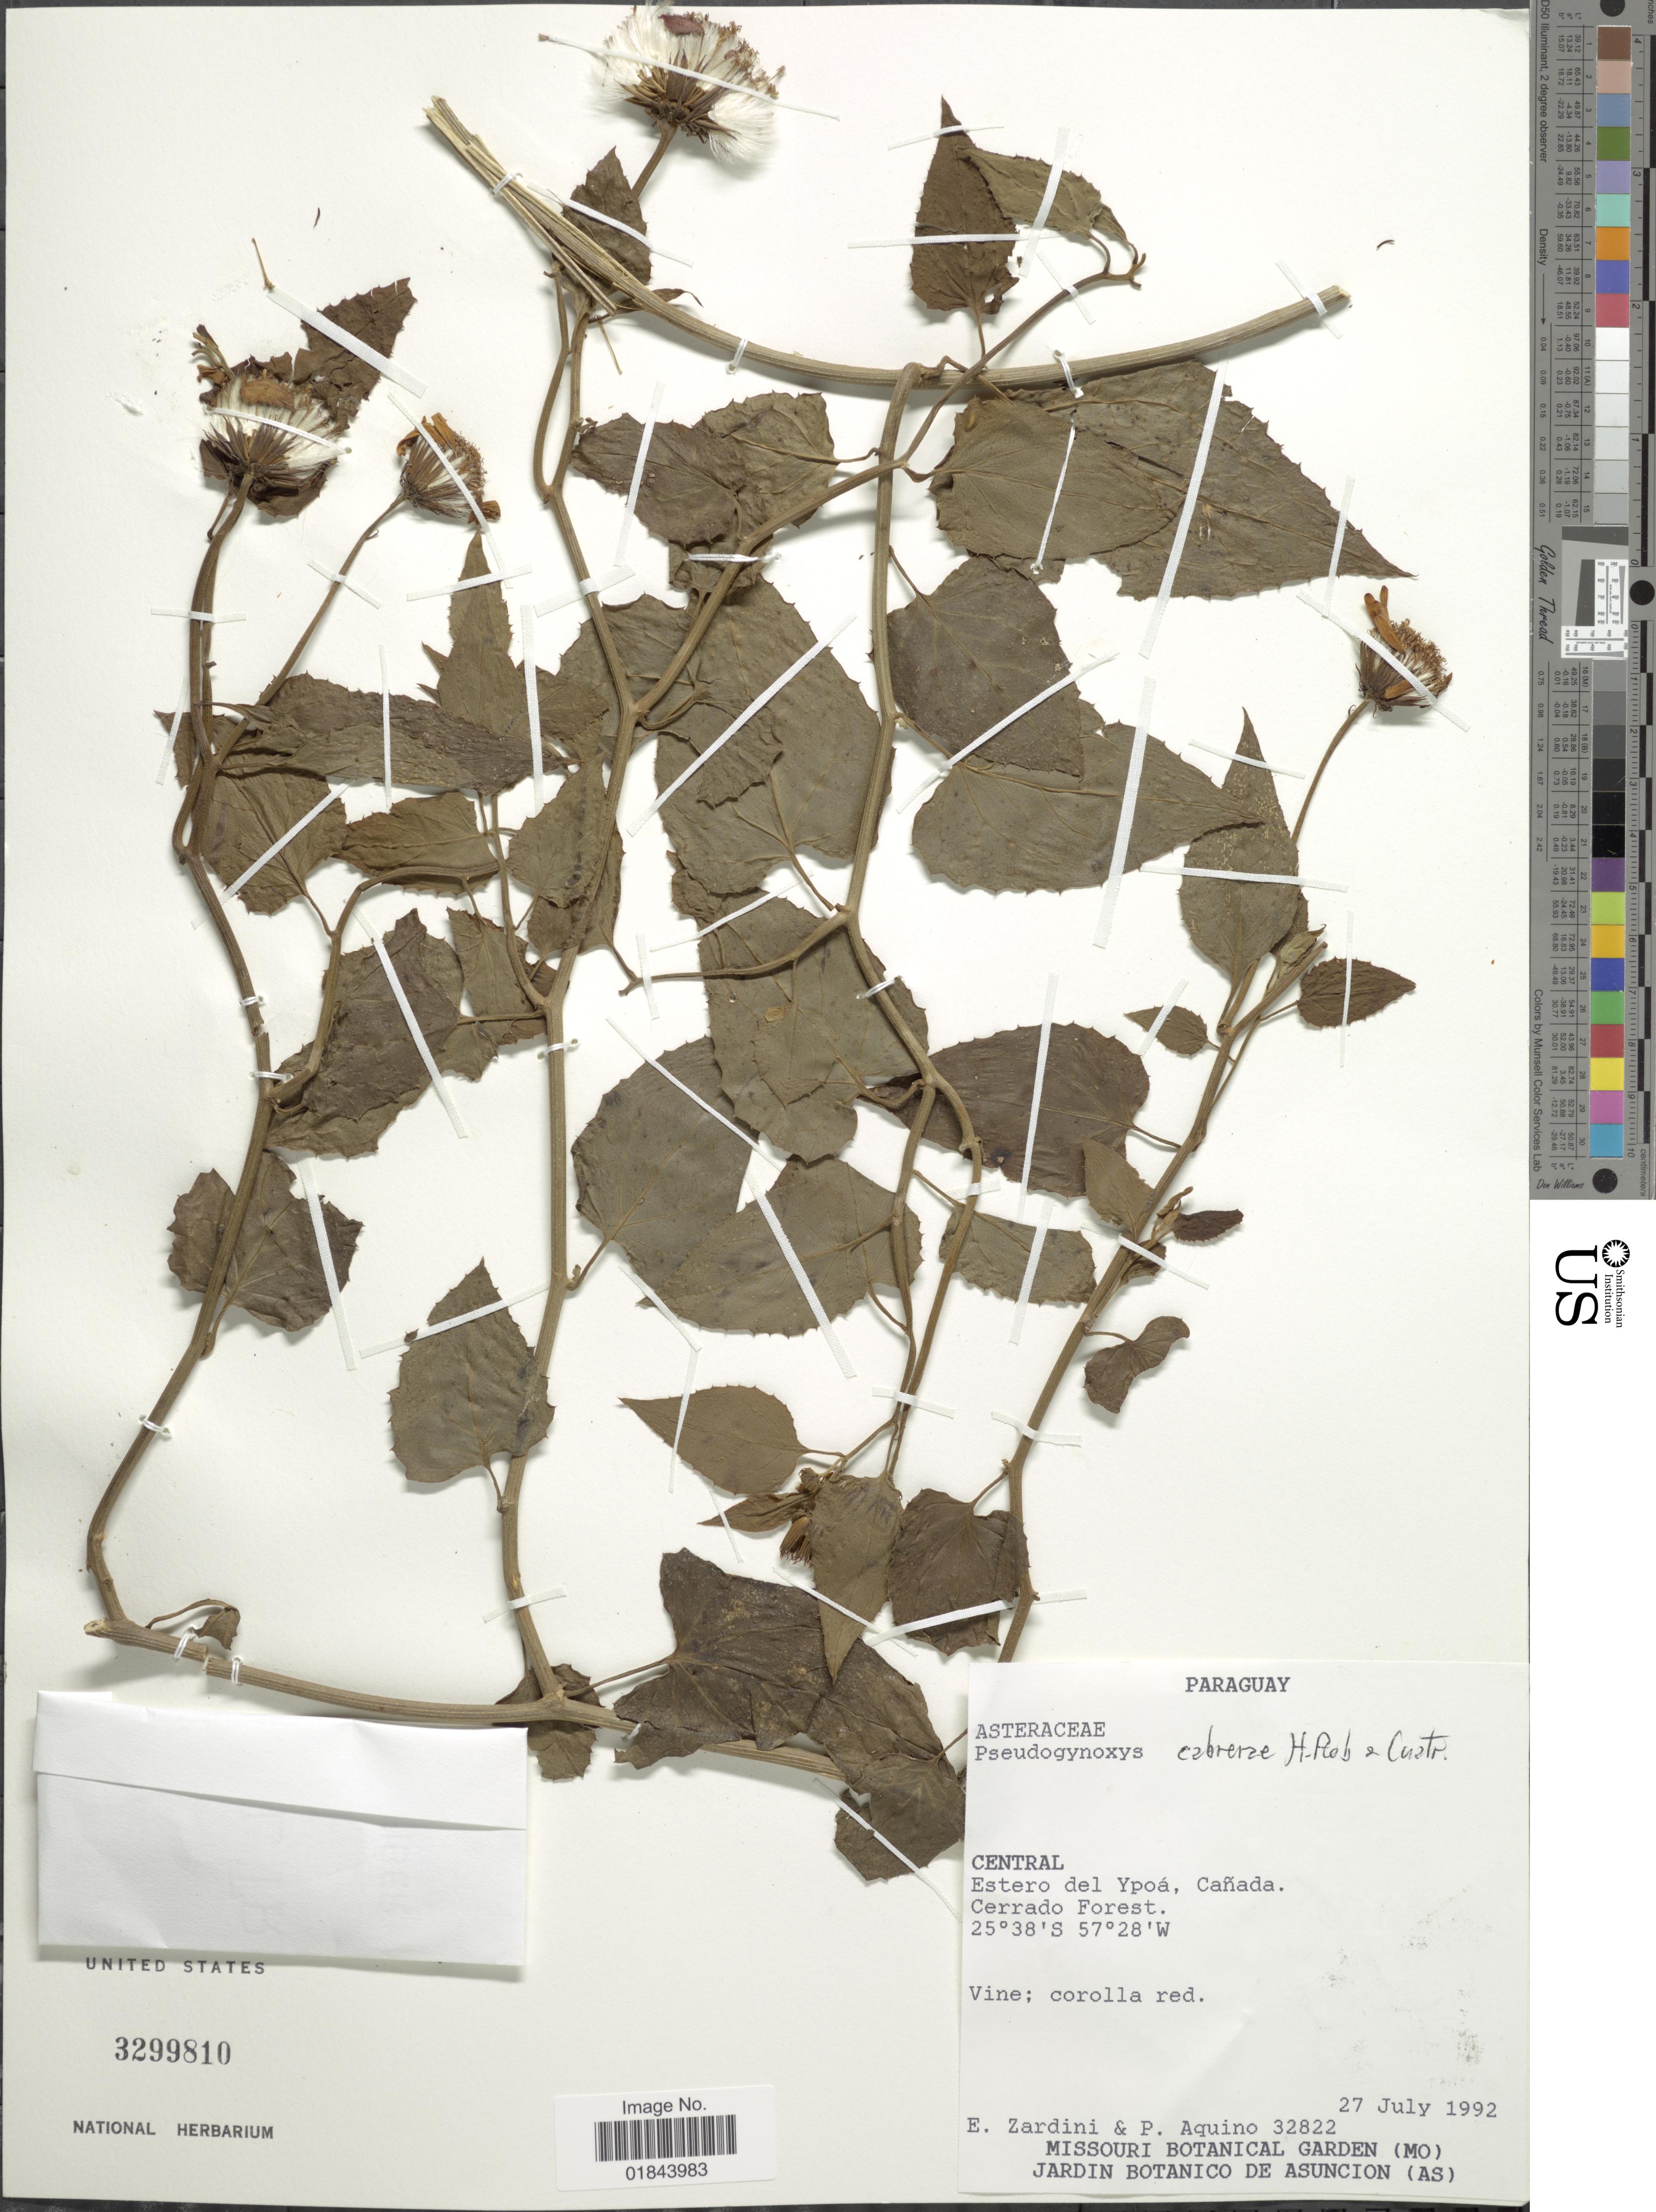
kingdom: Plantae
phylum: Tracheophyta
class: Magnoliopsida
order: Asterales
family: Asteraceae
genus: Pseudogynoxys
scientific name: Pseudogynoxys cabrerae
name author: H. Rob. & Cuatrec.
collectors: E. M. Zardini & P. Aquino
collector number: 32822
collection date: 1992-07-27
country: Paraguay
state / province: Central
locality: Estero del Ypóa, Cañada. Cerrado Forest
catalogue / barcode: US 3299810